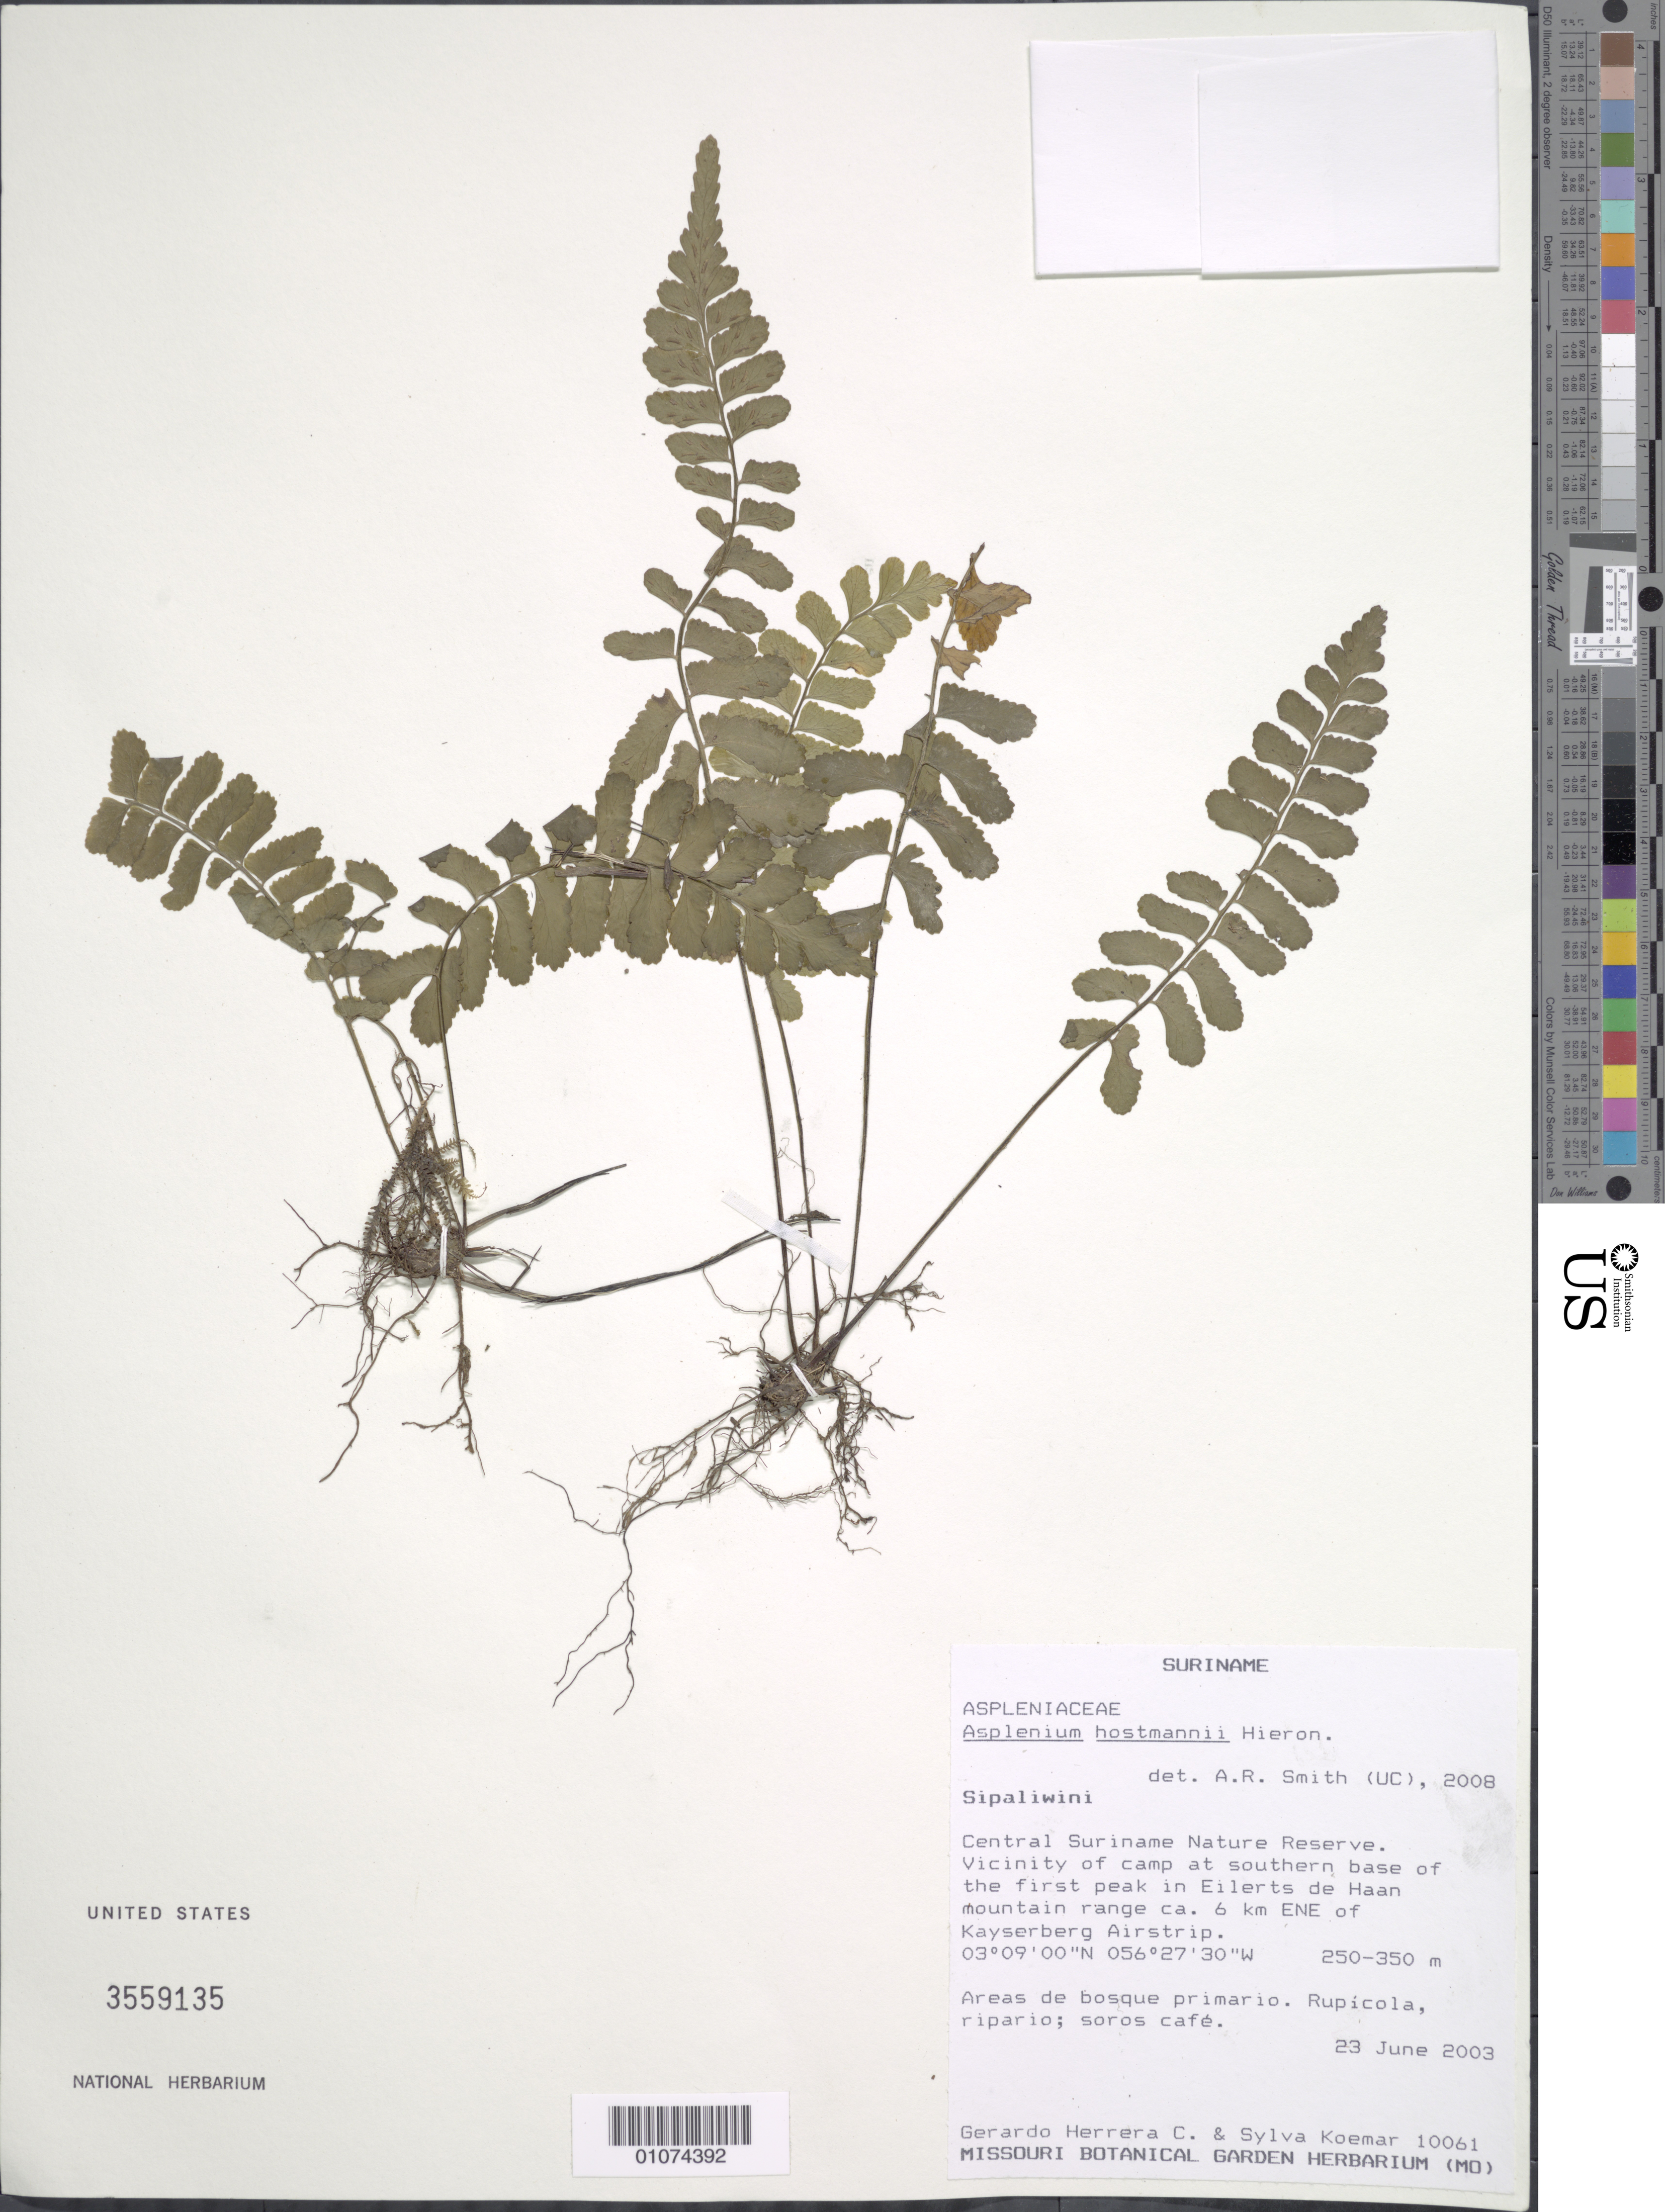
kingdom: Plantae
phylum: Tracheophyta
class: Polypodiopsida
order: Polypodiales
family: Aspleniaceae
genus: Asplenium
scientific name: Asplenium hostmannii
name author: Hieron.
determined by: Smith, Alan R., (UC)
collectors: G. Herrera Ch. & S. Koemar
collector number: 10061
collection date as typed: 23-Jun-03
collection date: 2003-06-23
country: Suriname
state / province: Sipaliwini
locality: Central Suriname Nature Reserve. Vicinity of camp at southern base of the first peak in Eilerts de Haan mountain range ca. 6 km ENE of Kayserberg Airstrip.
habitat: Areas de bosque primario.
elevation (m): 250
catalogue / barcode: US 3559135